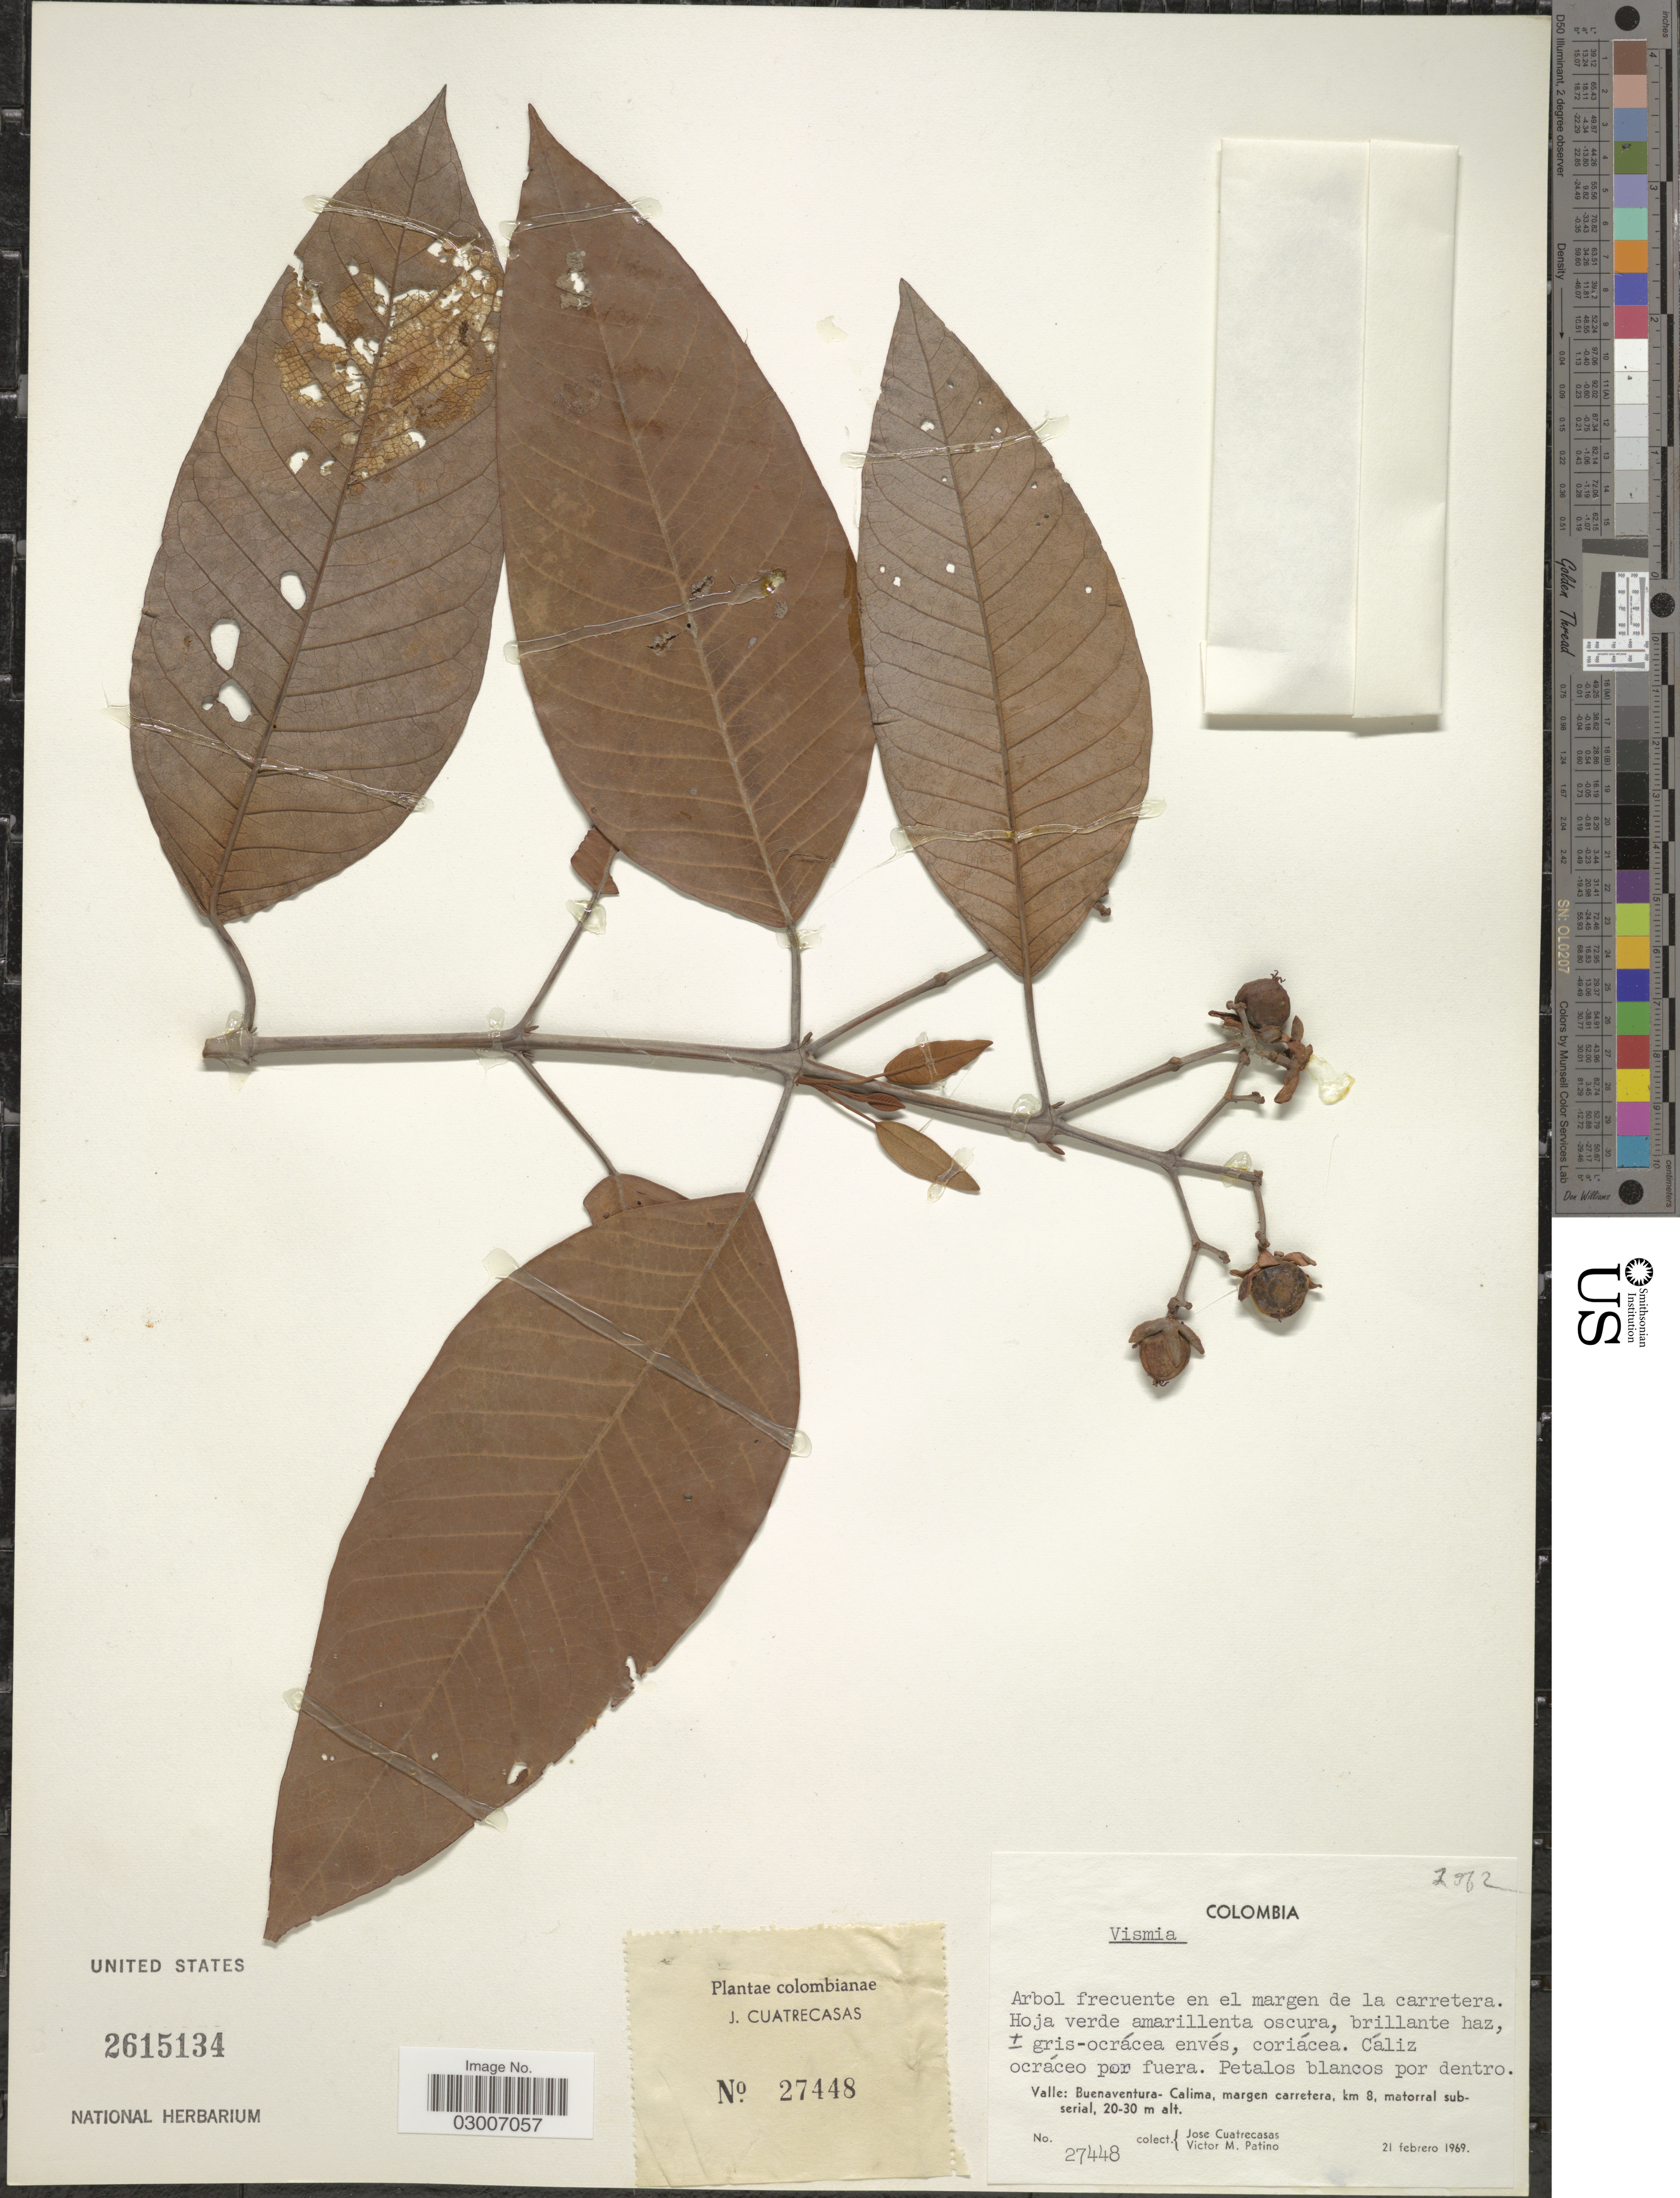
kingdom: Plantae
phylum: Tracheophyta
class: Magnoliopsida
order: Malpighiales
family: Hypericaceae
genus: Vismia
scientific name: Vismia sp.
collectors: J. Cuatrecasas & V. M. Patiño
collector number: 27448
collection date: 1969-02-21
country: Colombia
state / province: Valle del Cauca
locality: Valle: Buenaventura - Calima, margen carretera, km. 8, matorral subserial.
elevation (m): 20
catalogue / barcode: US 2615134